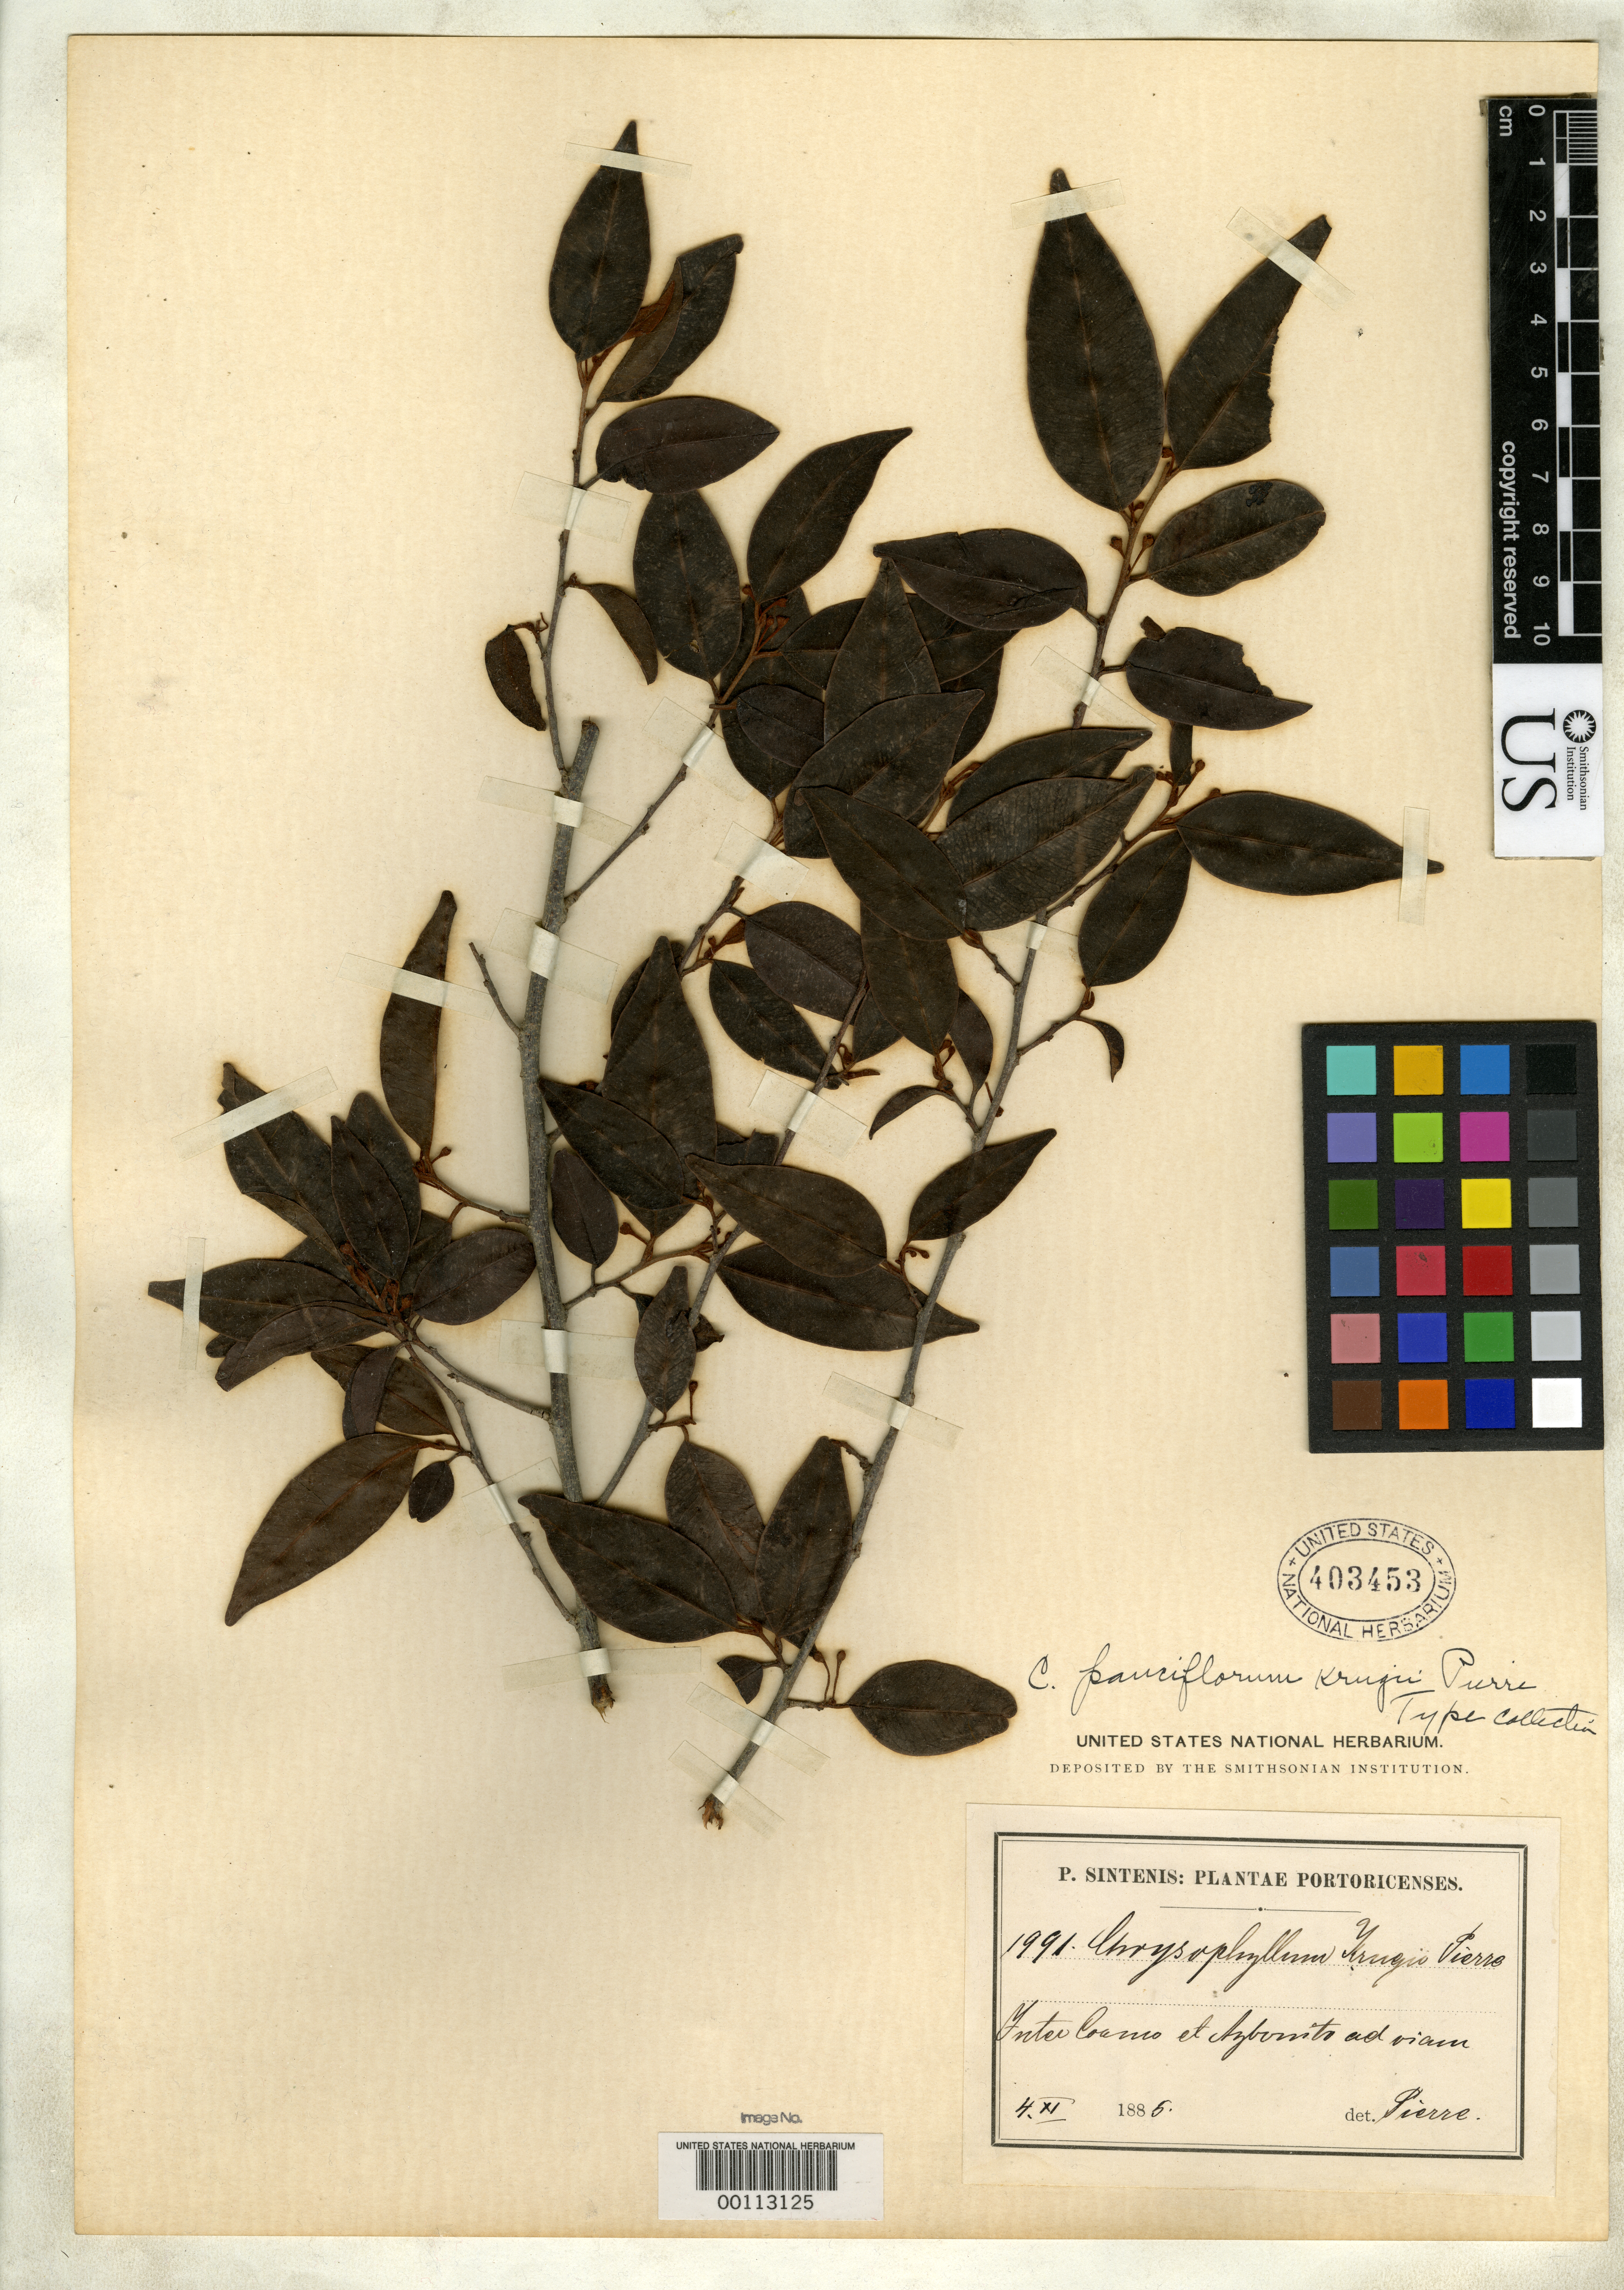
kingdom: Plantae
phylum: Tracheophyta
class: Magnoliopsida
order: Ericales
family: Sapotaceae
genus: Chrysophyllum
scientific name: Chrysophyllum pauciflorum var. krugii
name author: Pierre in Urb.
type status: Isotype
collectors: P. Sintenis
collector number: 1991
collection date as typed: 04 Nov 1885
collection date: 1885-11-04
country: Puerto Rico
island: Greater Antilles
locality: Between Coamo and Aibonito.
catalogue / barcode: US 403453